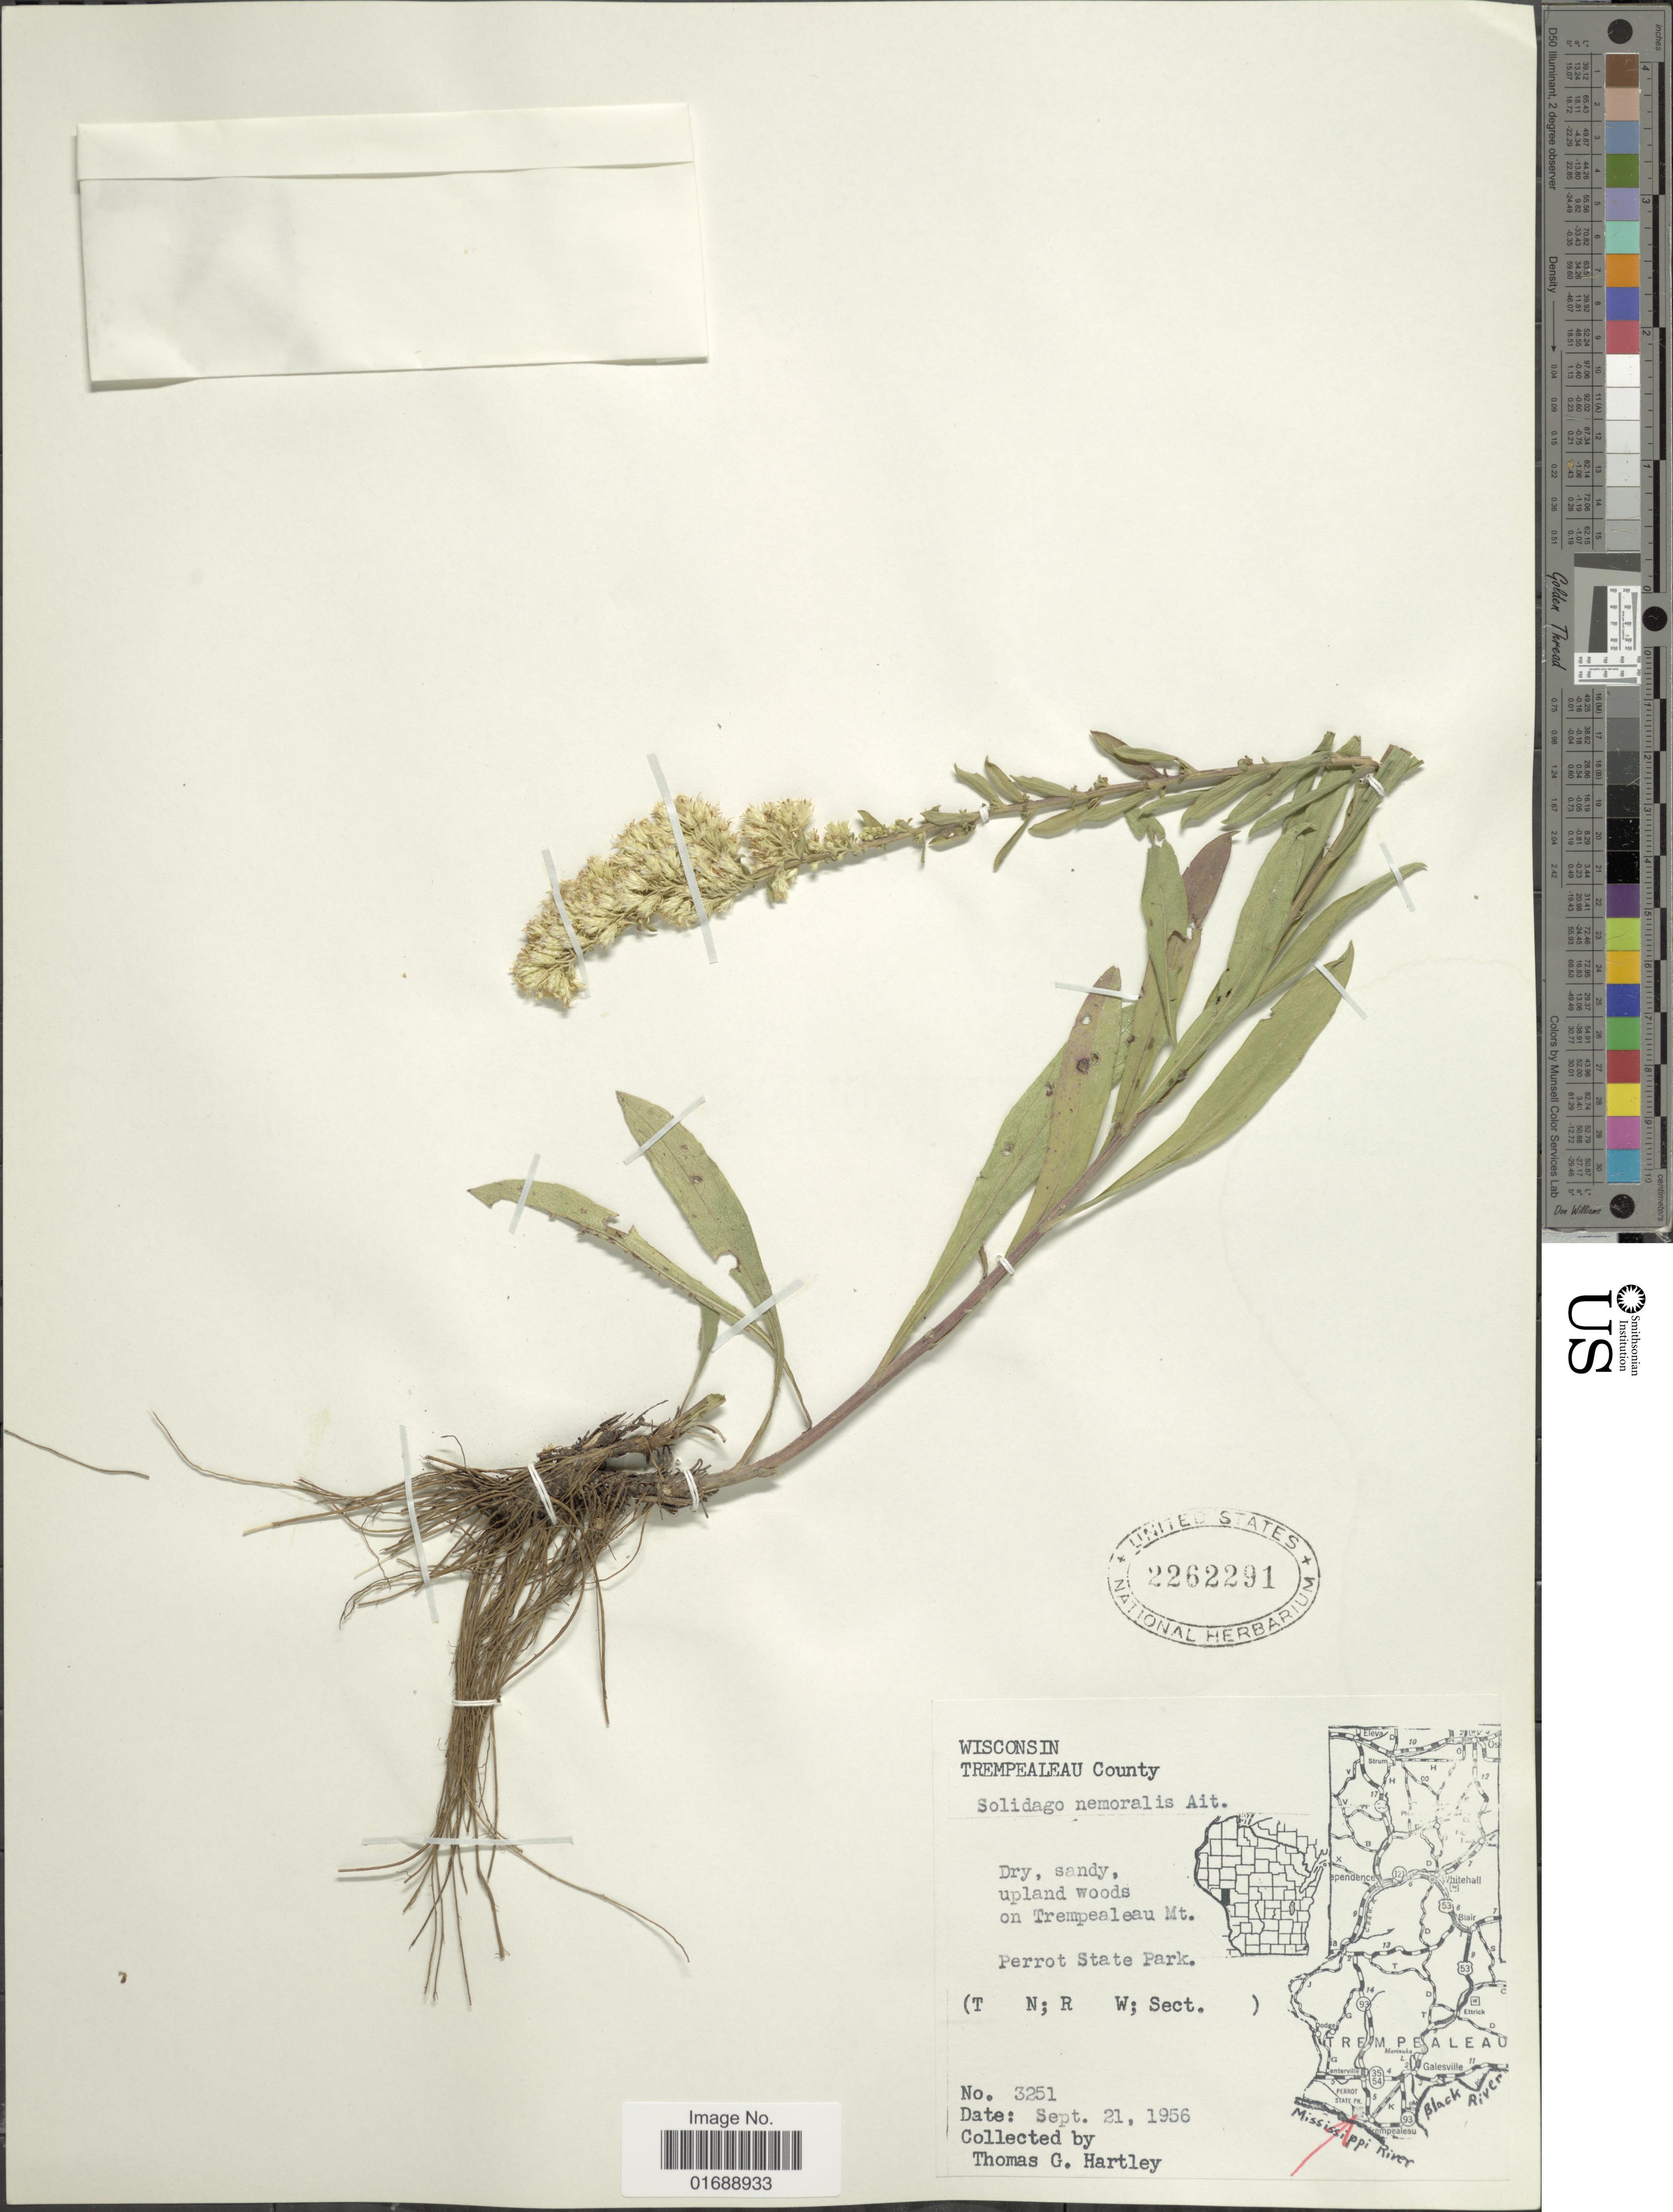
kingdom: Plantae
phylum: Tracheophyta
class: Magnoliopsida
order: Asterales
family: Asteraceae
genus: Solidago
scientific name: Solidago nemoralis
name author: Aiton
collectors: T. G. Hartley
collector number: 3251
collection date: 1956-09-21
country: United States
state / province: Wisconsin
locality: Trempealeau County, Dry, sandy, upland woods on Trempealeay Mt. Perrot State Park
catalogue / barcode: US 2262291